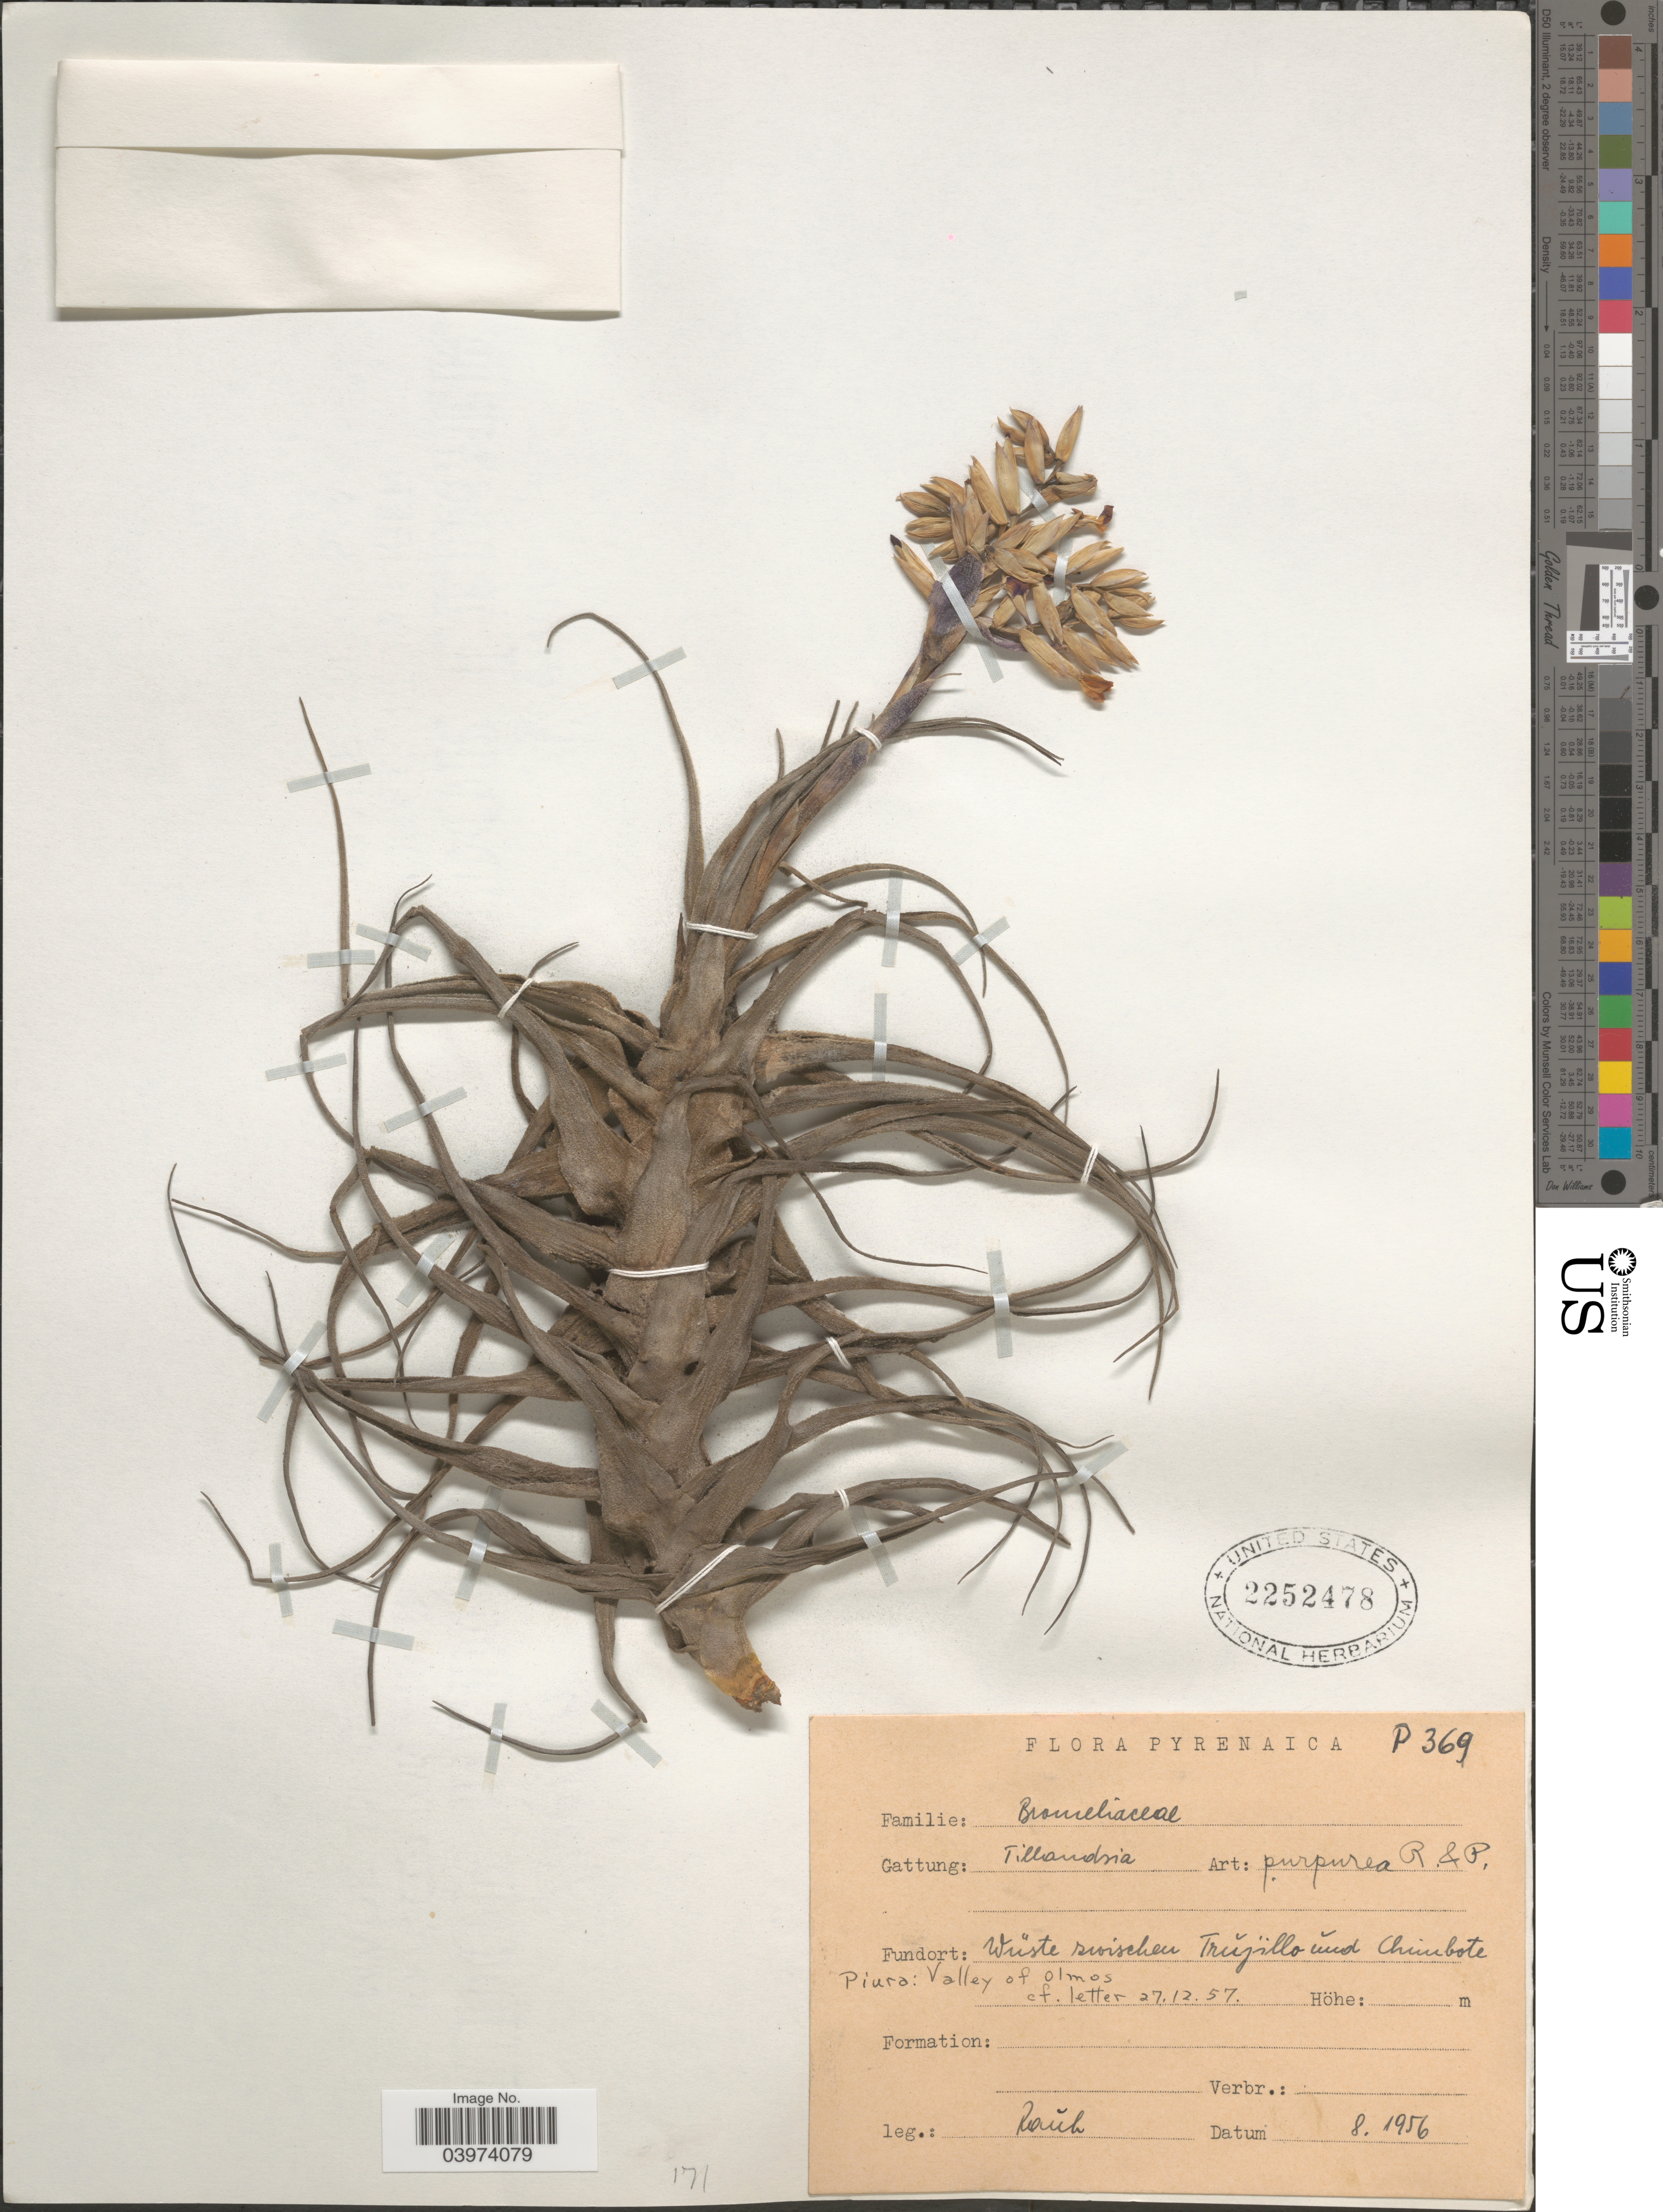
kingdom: Plantae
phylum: Tracheophyta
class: Liliopsida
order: Poales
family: Bromeliaceae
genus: Tillandsia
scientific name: Tillandsia purpurea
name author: Ruiz & Pav.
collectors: -. Rauh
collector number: P369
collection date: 1956-08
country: Peru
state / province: Piura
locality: Wüste zwischen Trŭjillo ŭnd Chimbote. Valley of Olmos.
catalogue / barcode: US 2252478